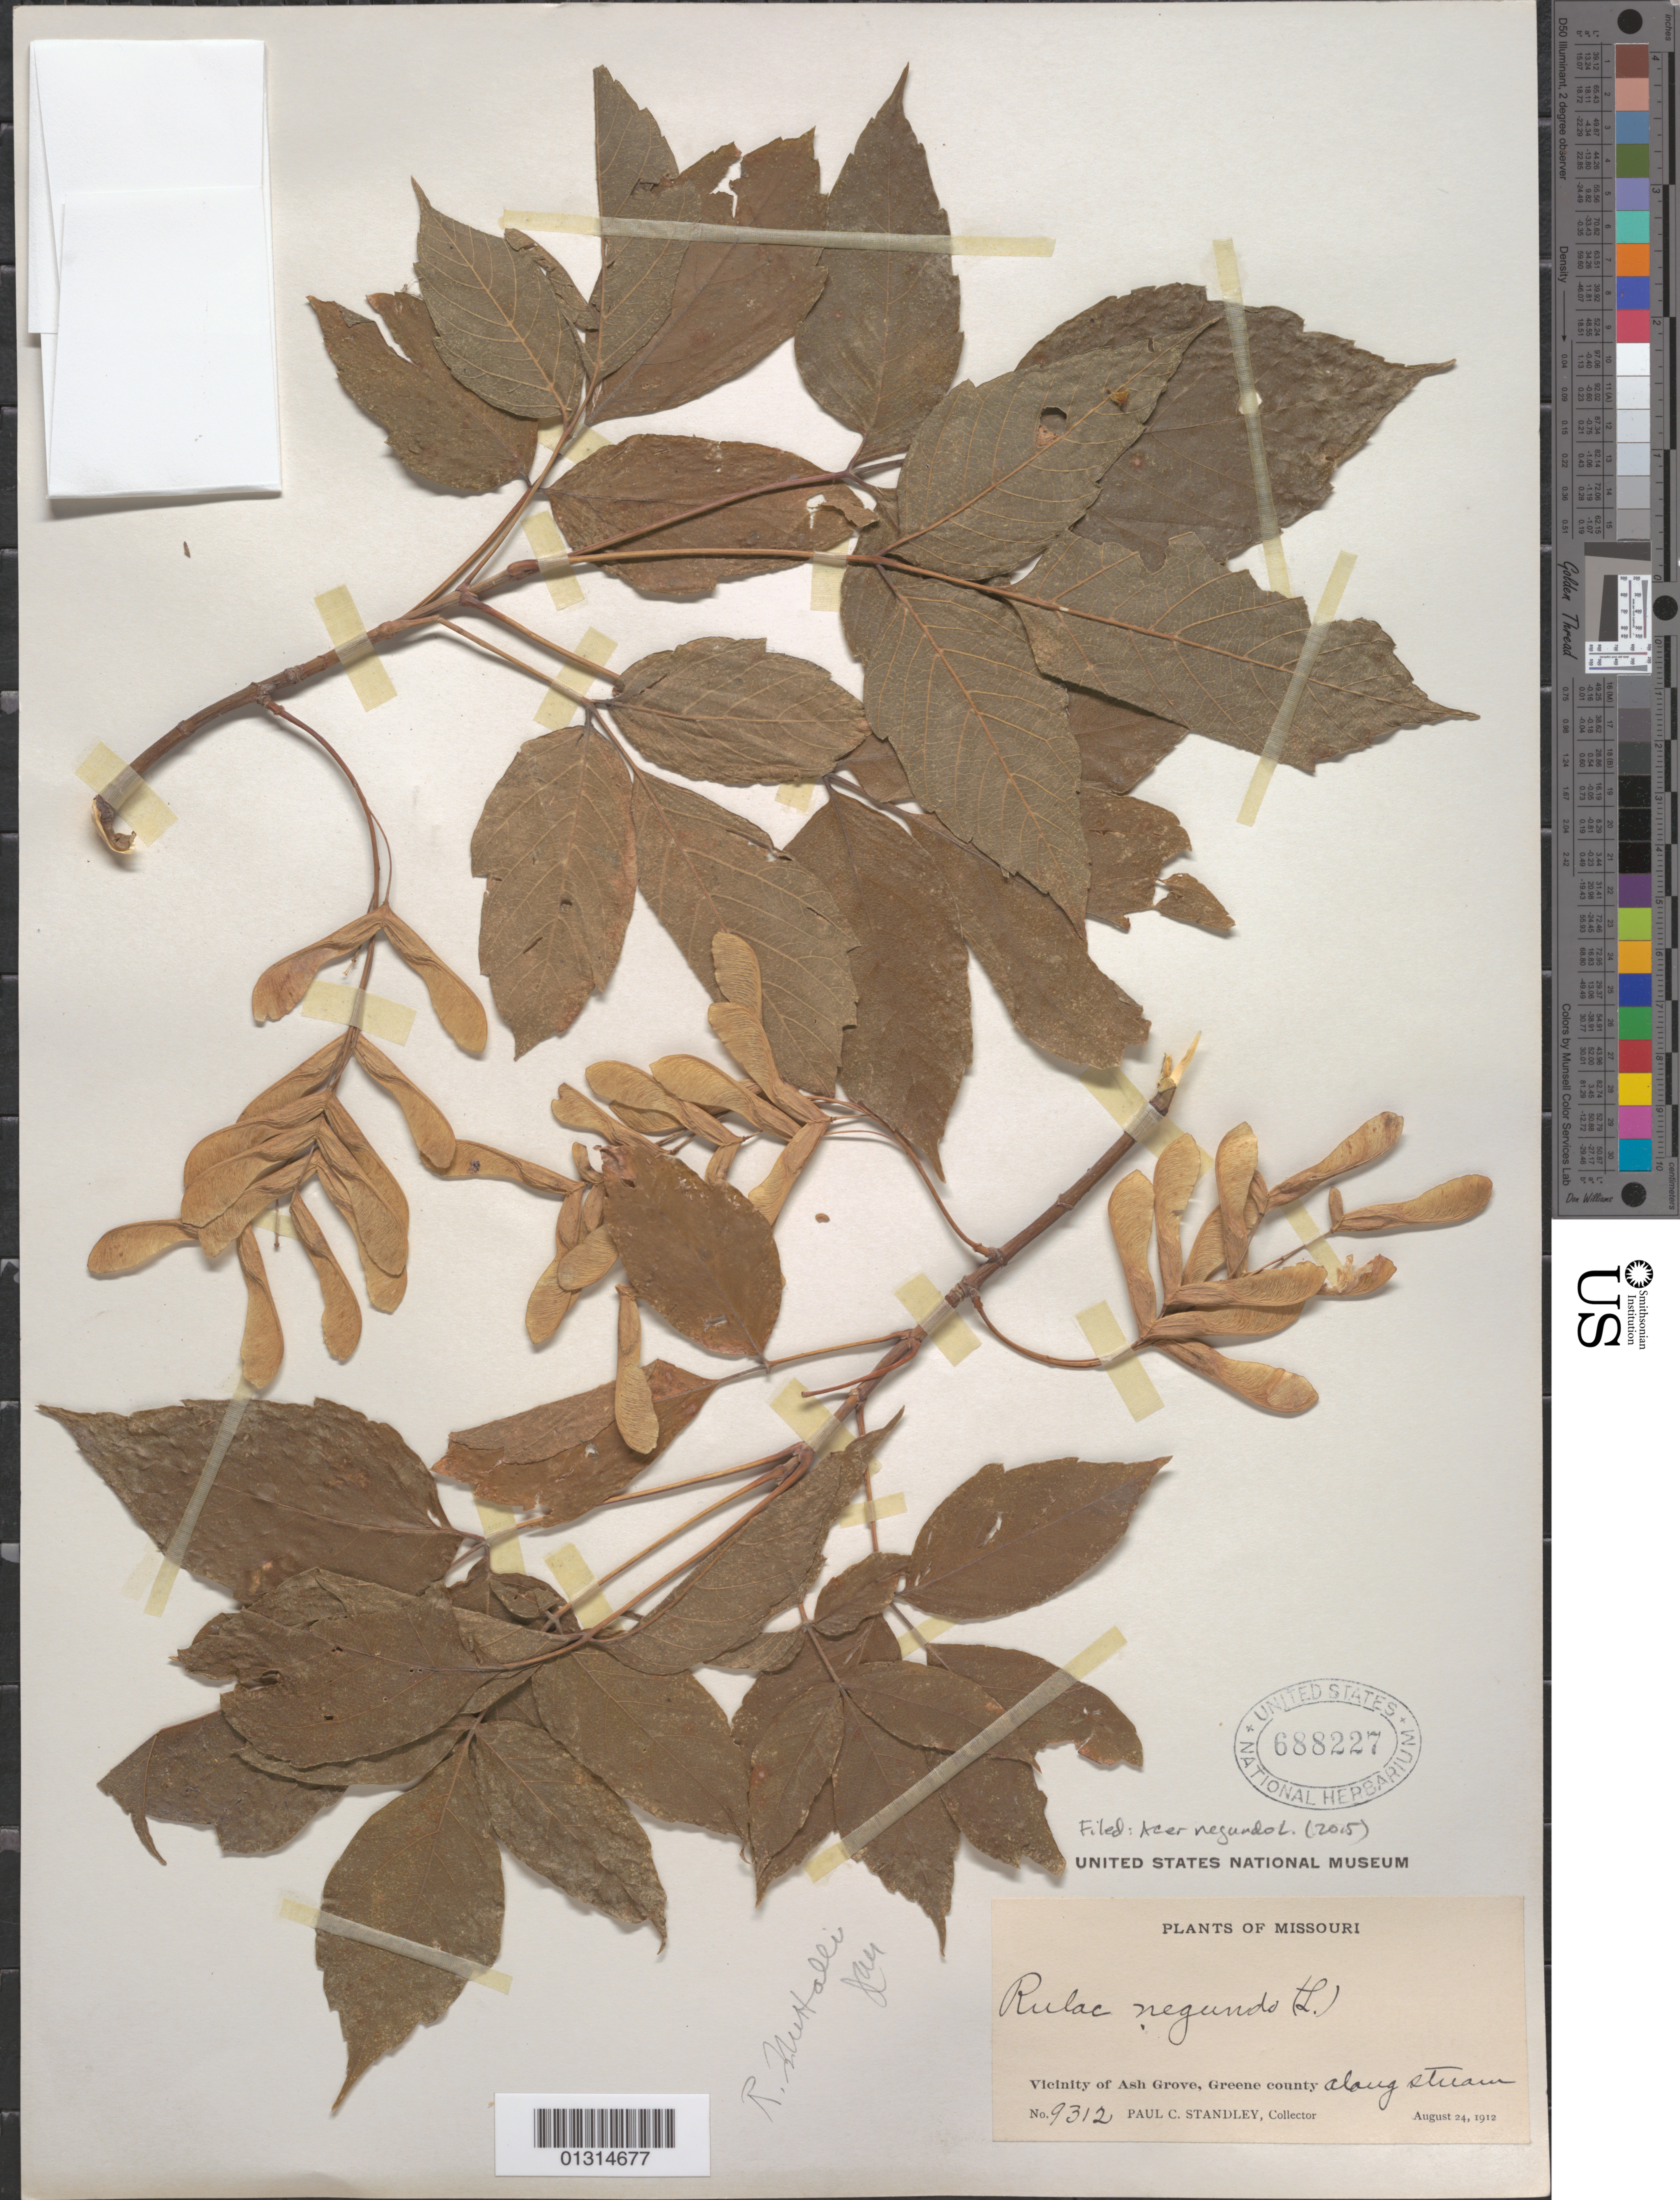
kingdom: Plantae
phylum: Tracheophyta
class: Magnoliopsida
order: Sapindales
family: Sapindaceae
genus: Acer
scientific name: Acer negundo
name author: L.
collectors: P. C. Standley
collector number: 9312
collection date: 1912-08-24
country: United States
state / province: Missouri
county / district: Greene County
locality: Greene County, vicinity of Ash Grove.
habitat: Along stream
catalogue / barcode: US 688227